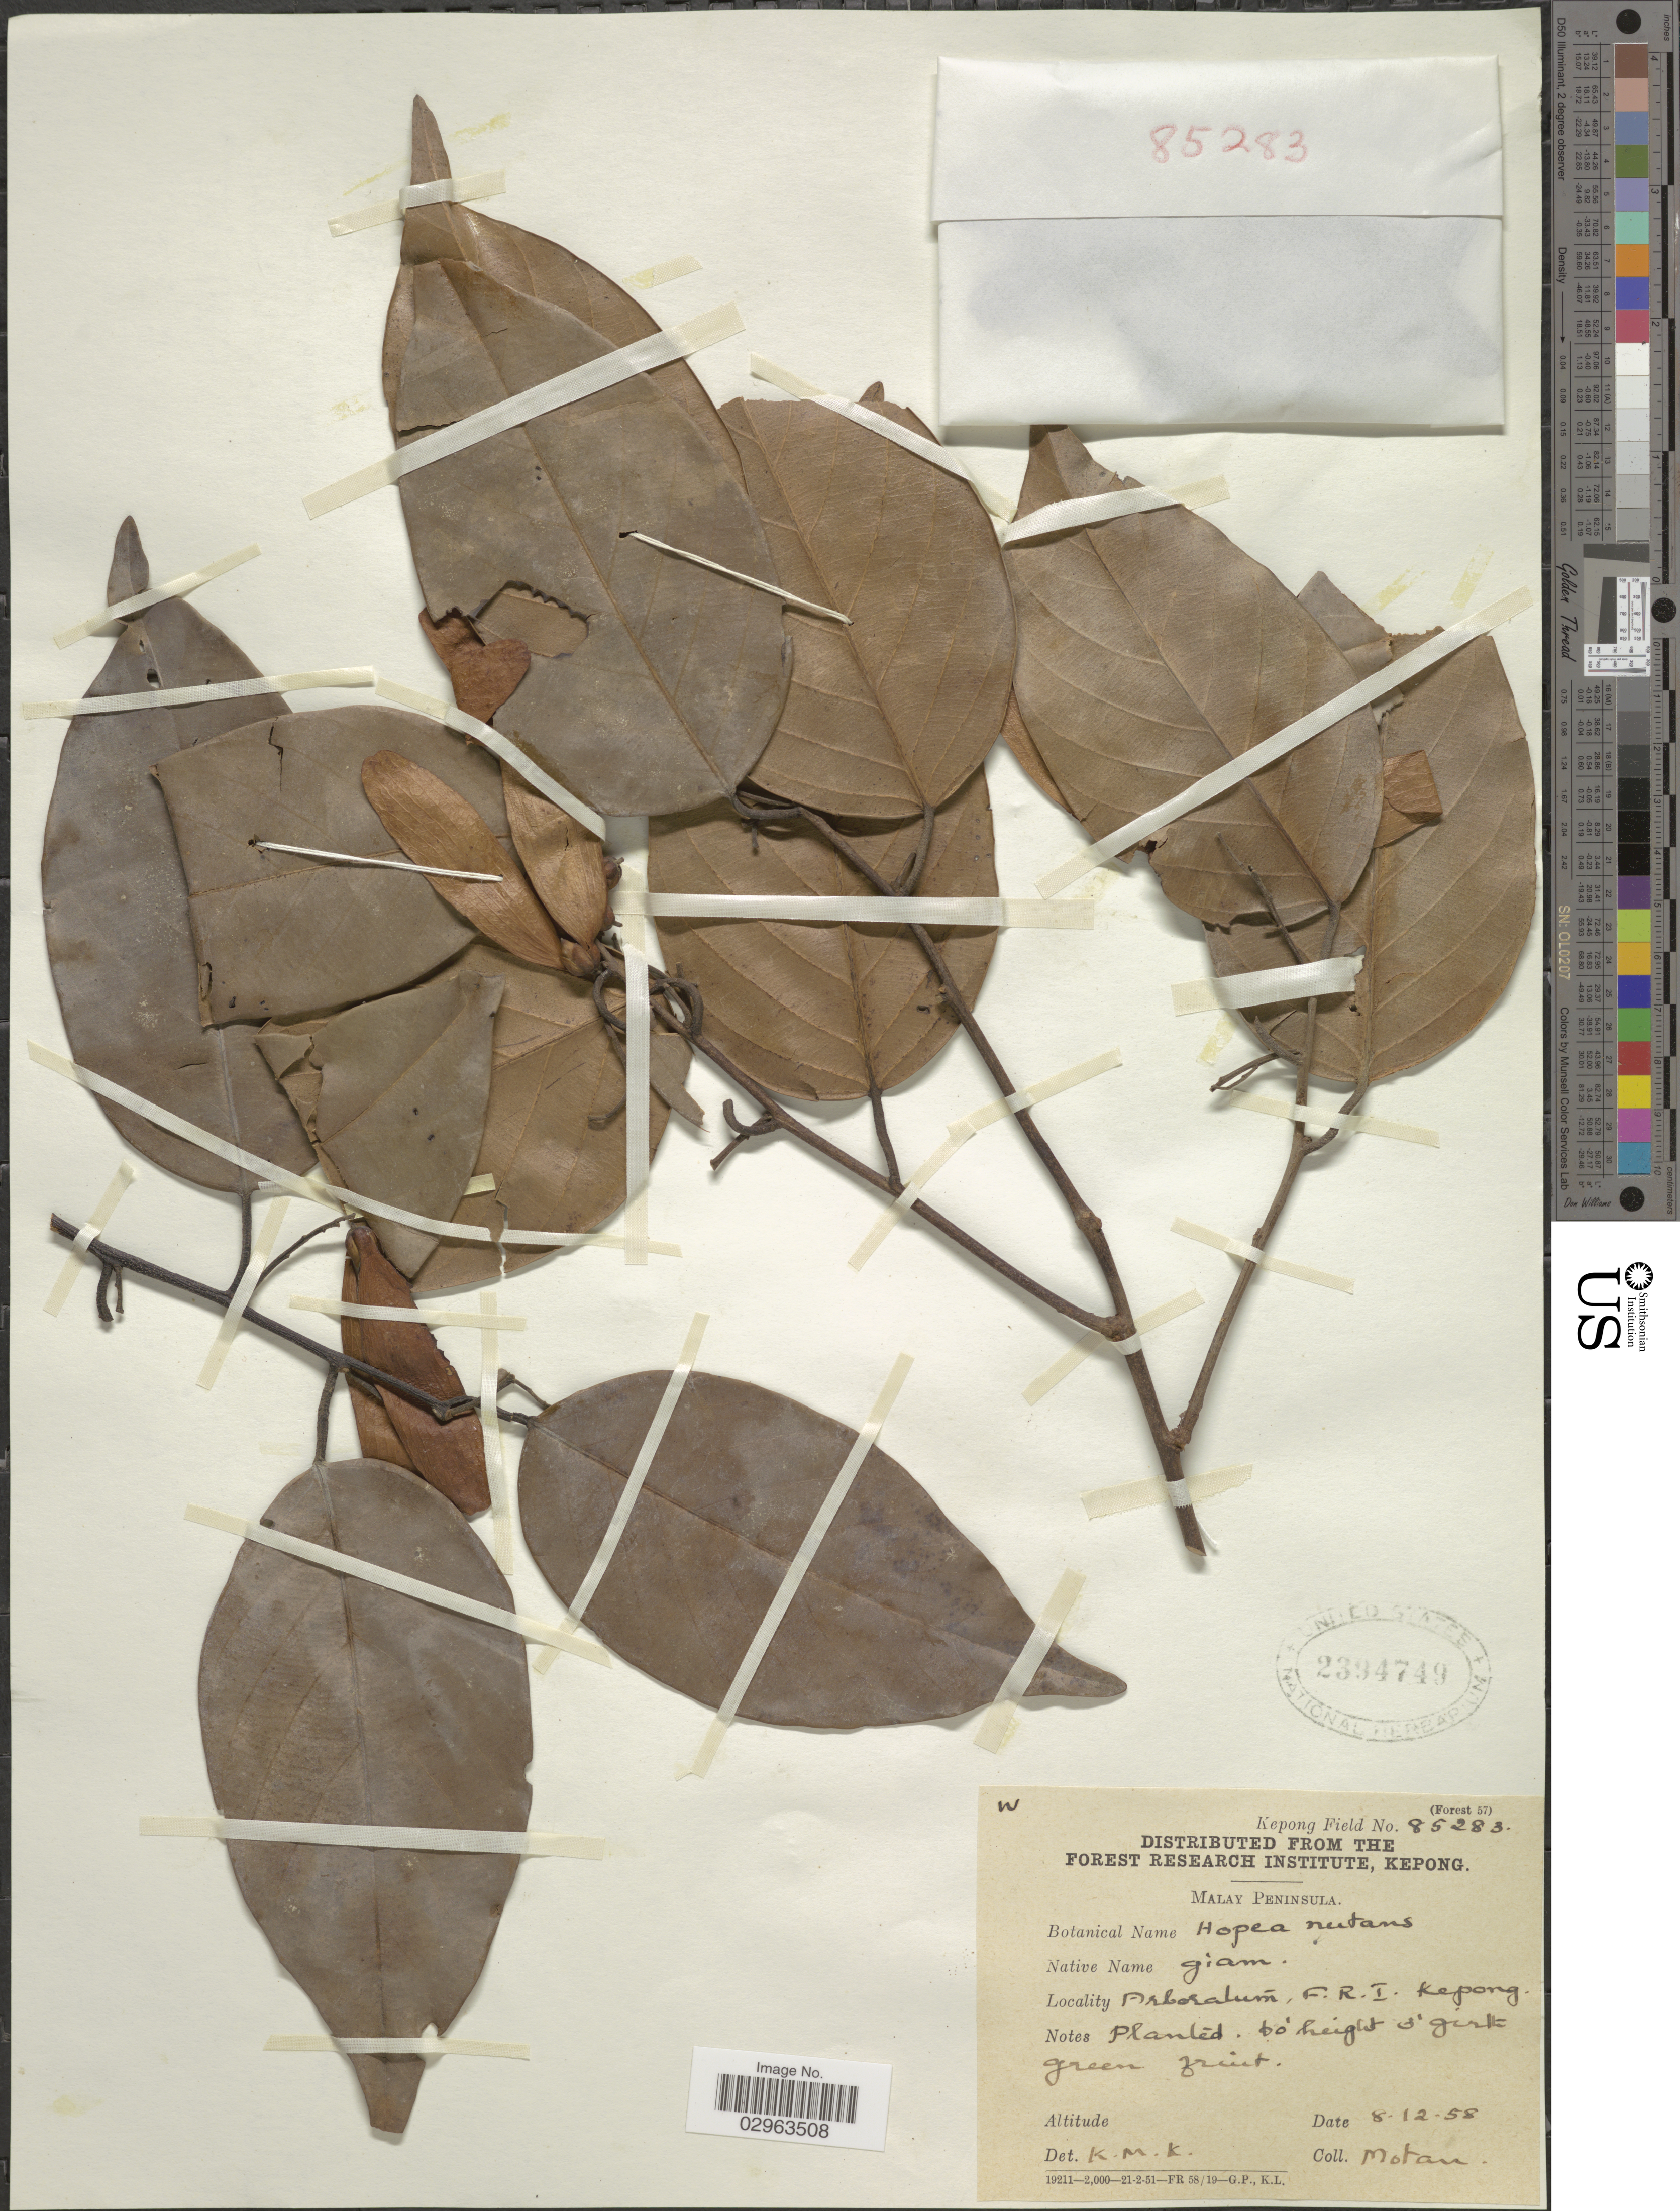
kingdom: Plantae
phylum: Tracheophyta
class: Magnoliopsida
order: Malvales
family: Dipterocarpaceae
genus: Hopea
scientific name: Hopea nutans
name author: Ridl.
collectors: -. Motan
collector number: Kepong Field? 85283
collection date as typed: Transcribed d/m/y: 8/12/58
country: Malaysia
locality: Malay Penisula. Arboratum, F.R.I. Kepong.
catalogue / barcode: US 2394749